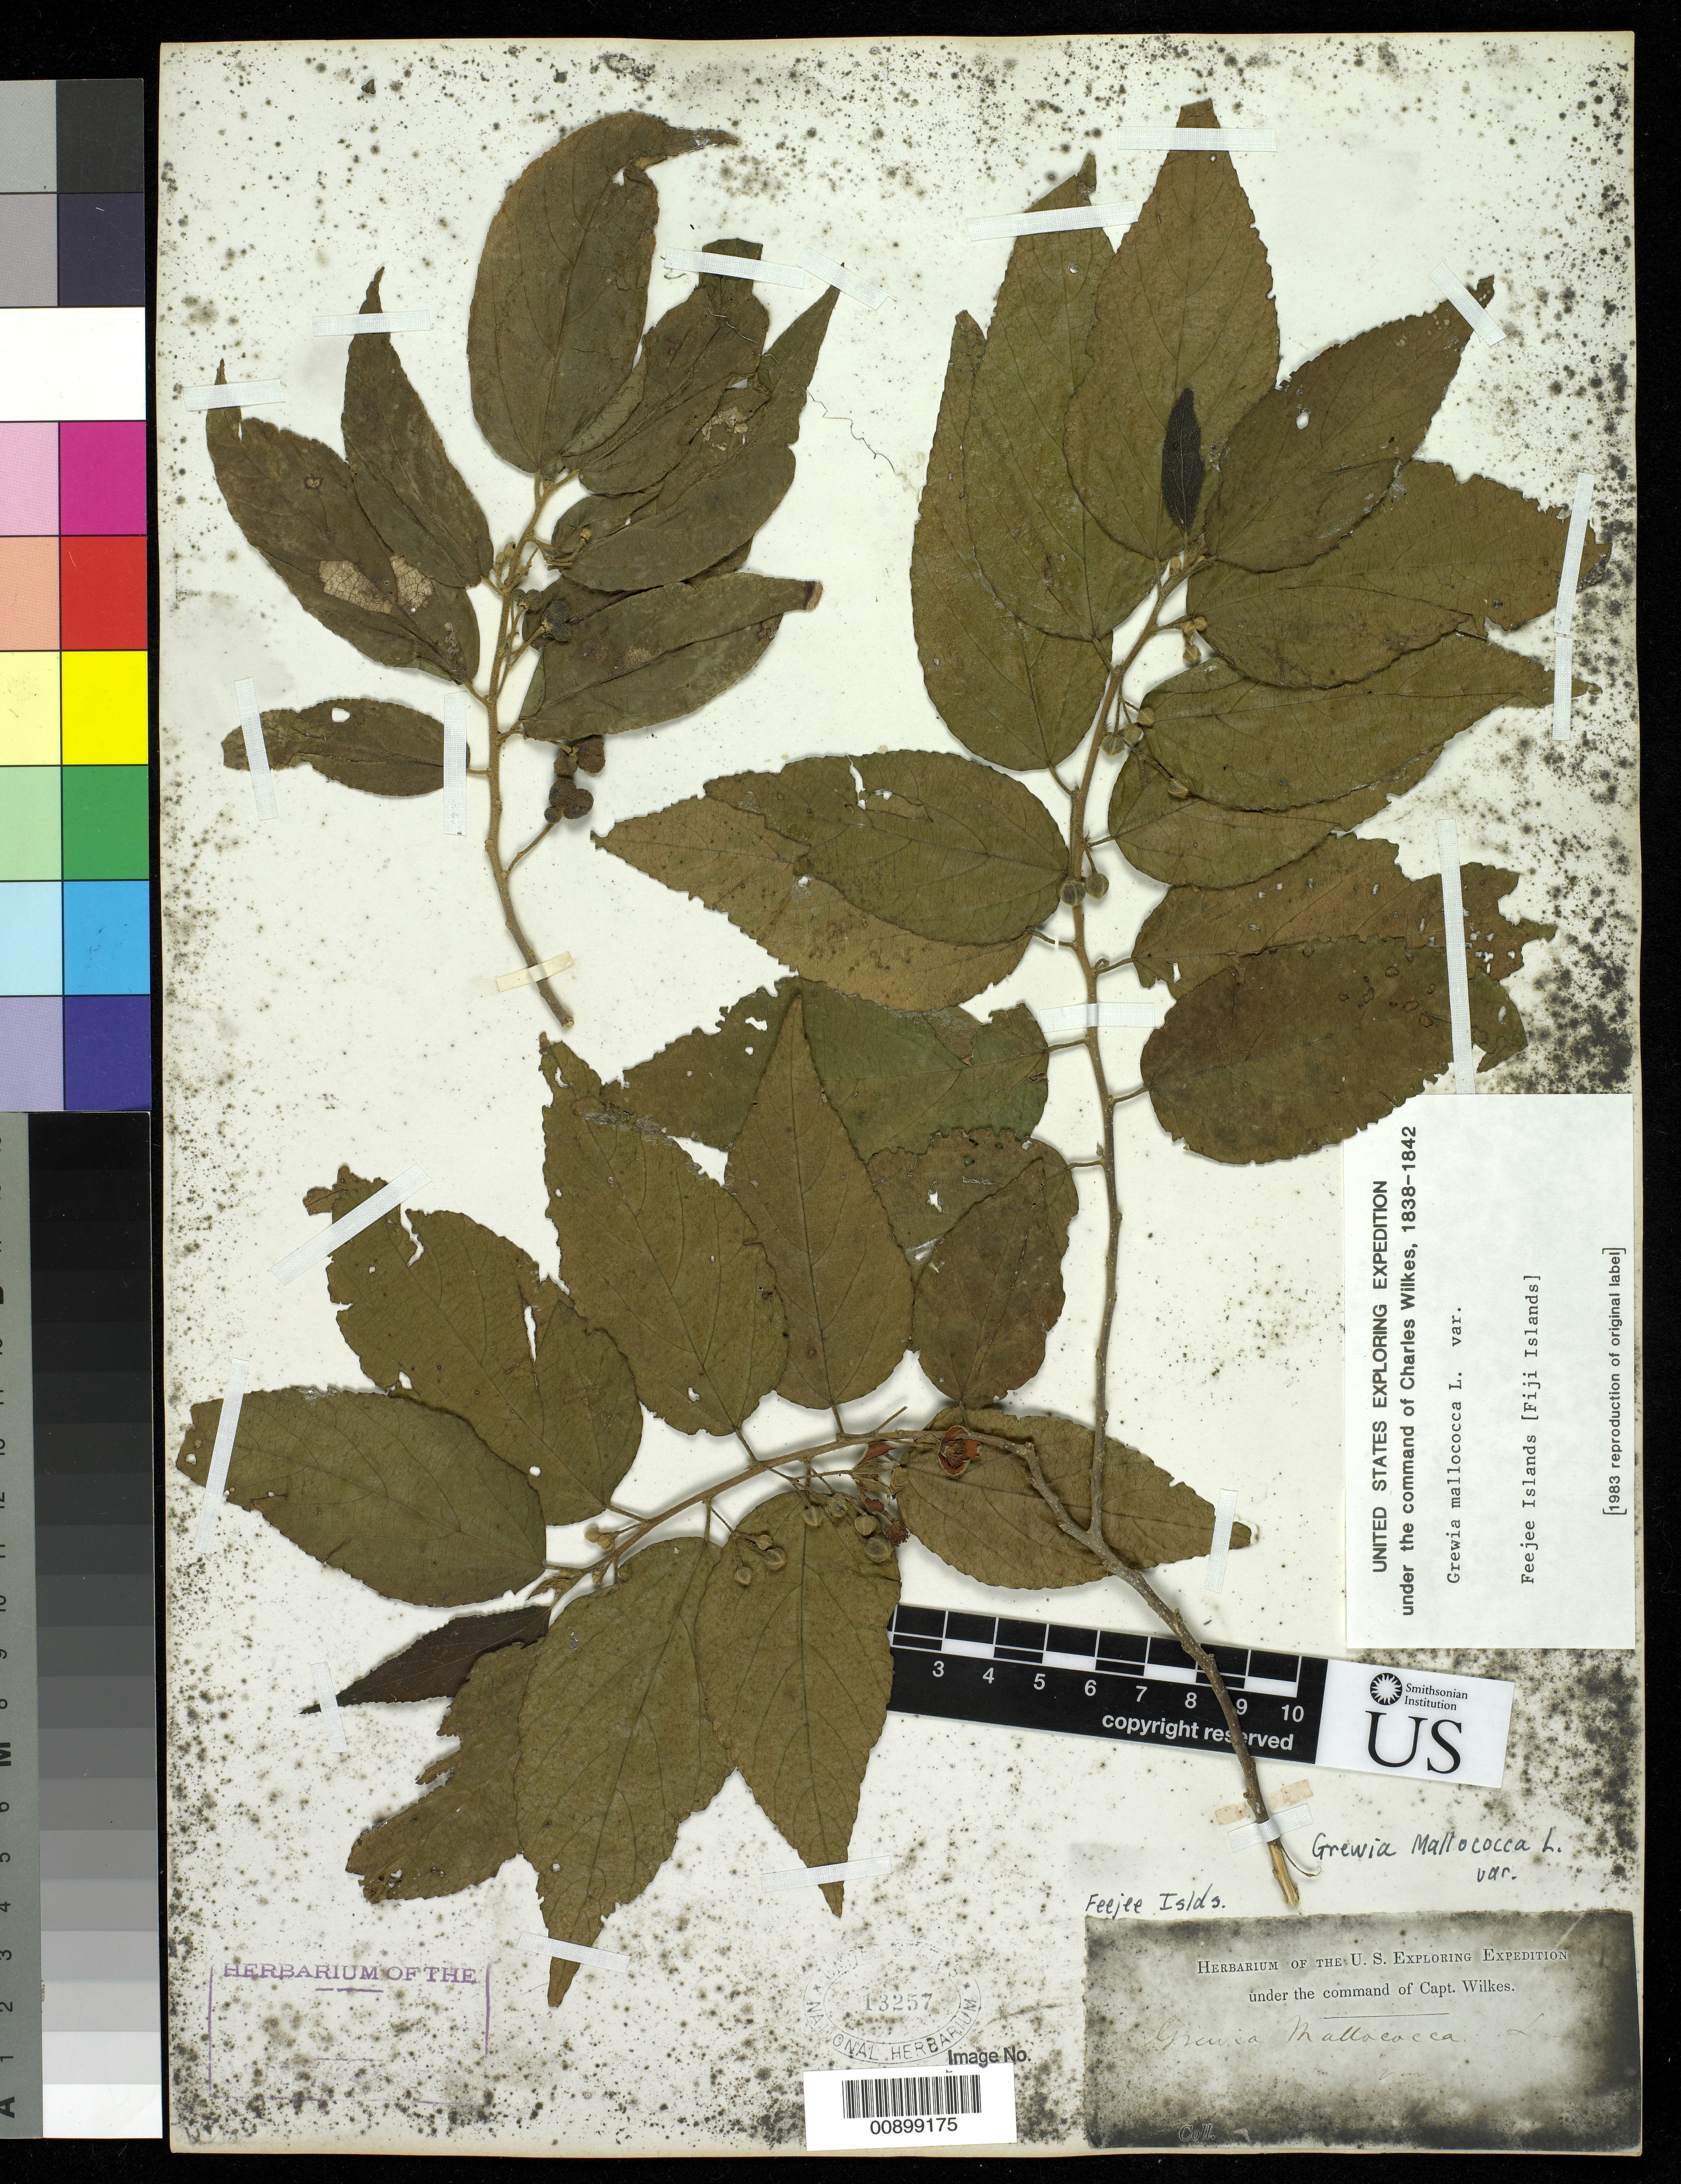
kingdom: Plantae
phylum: Tracheophyta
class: Magnoliopsida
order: Malvales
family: Malvaceae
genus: Grewia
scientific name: Grewia crenata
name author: (J.R. Forst. & G. Forst.) Schinz & Guillaumin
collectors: Wilkes Explor. Exped.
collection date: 1838/1842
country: Fiji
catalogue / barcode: US 13257